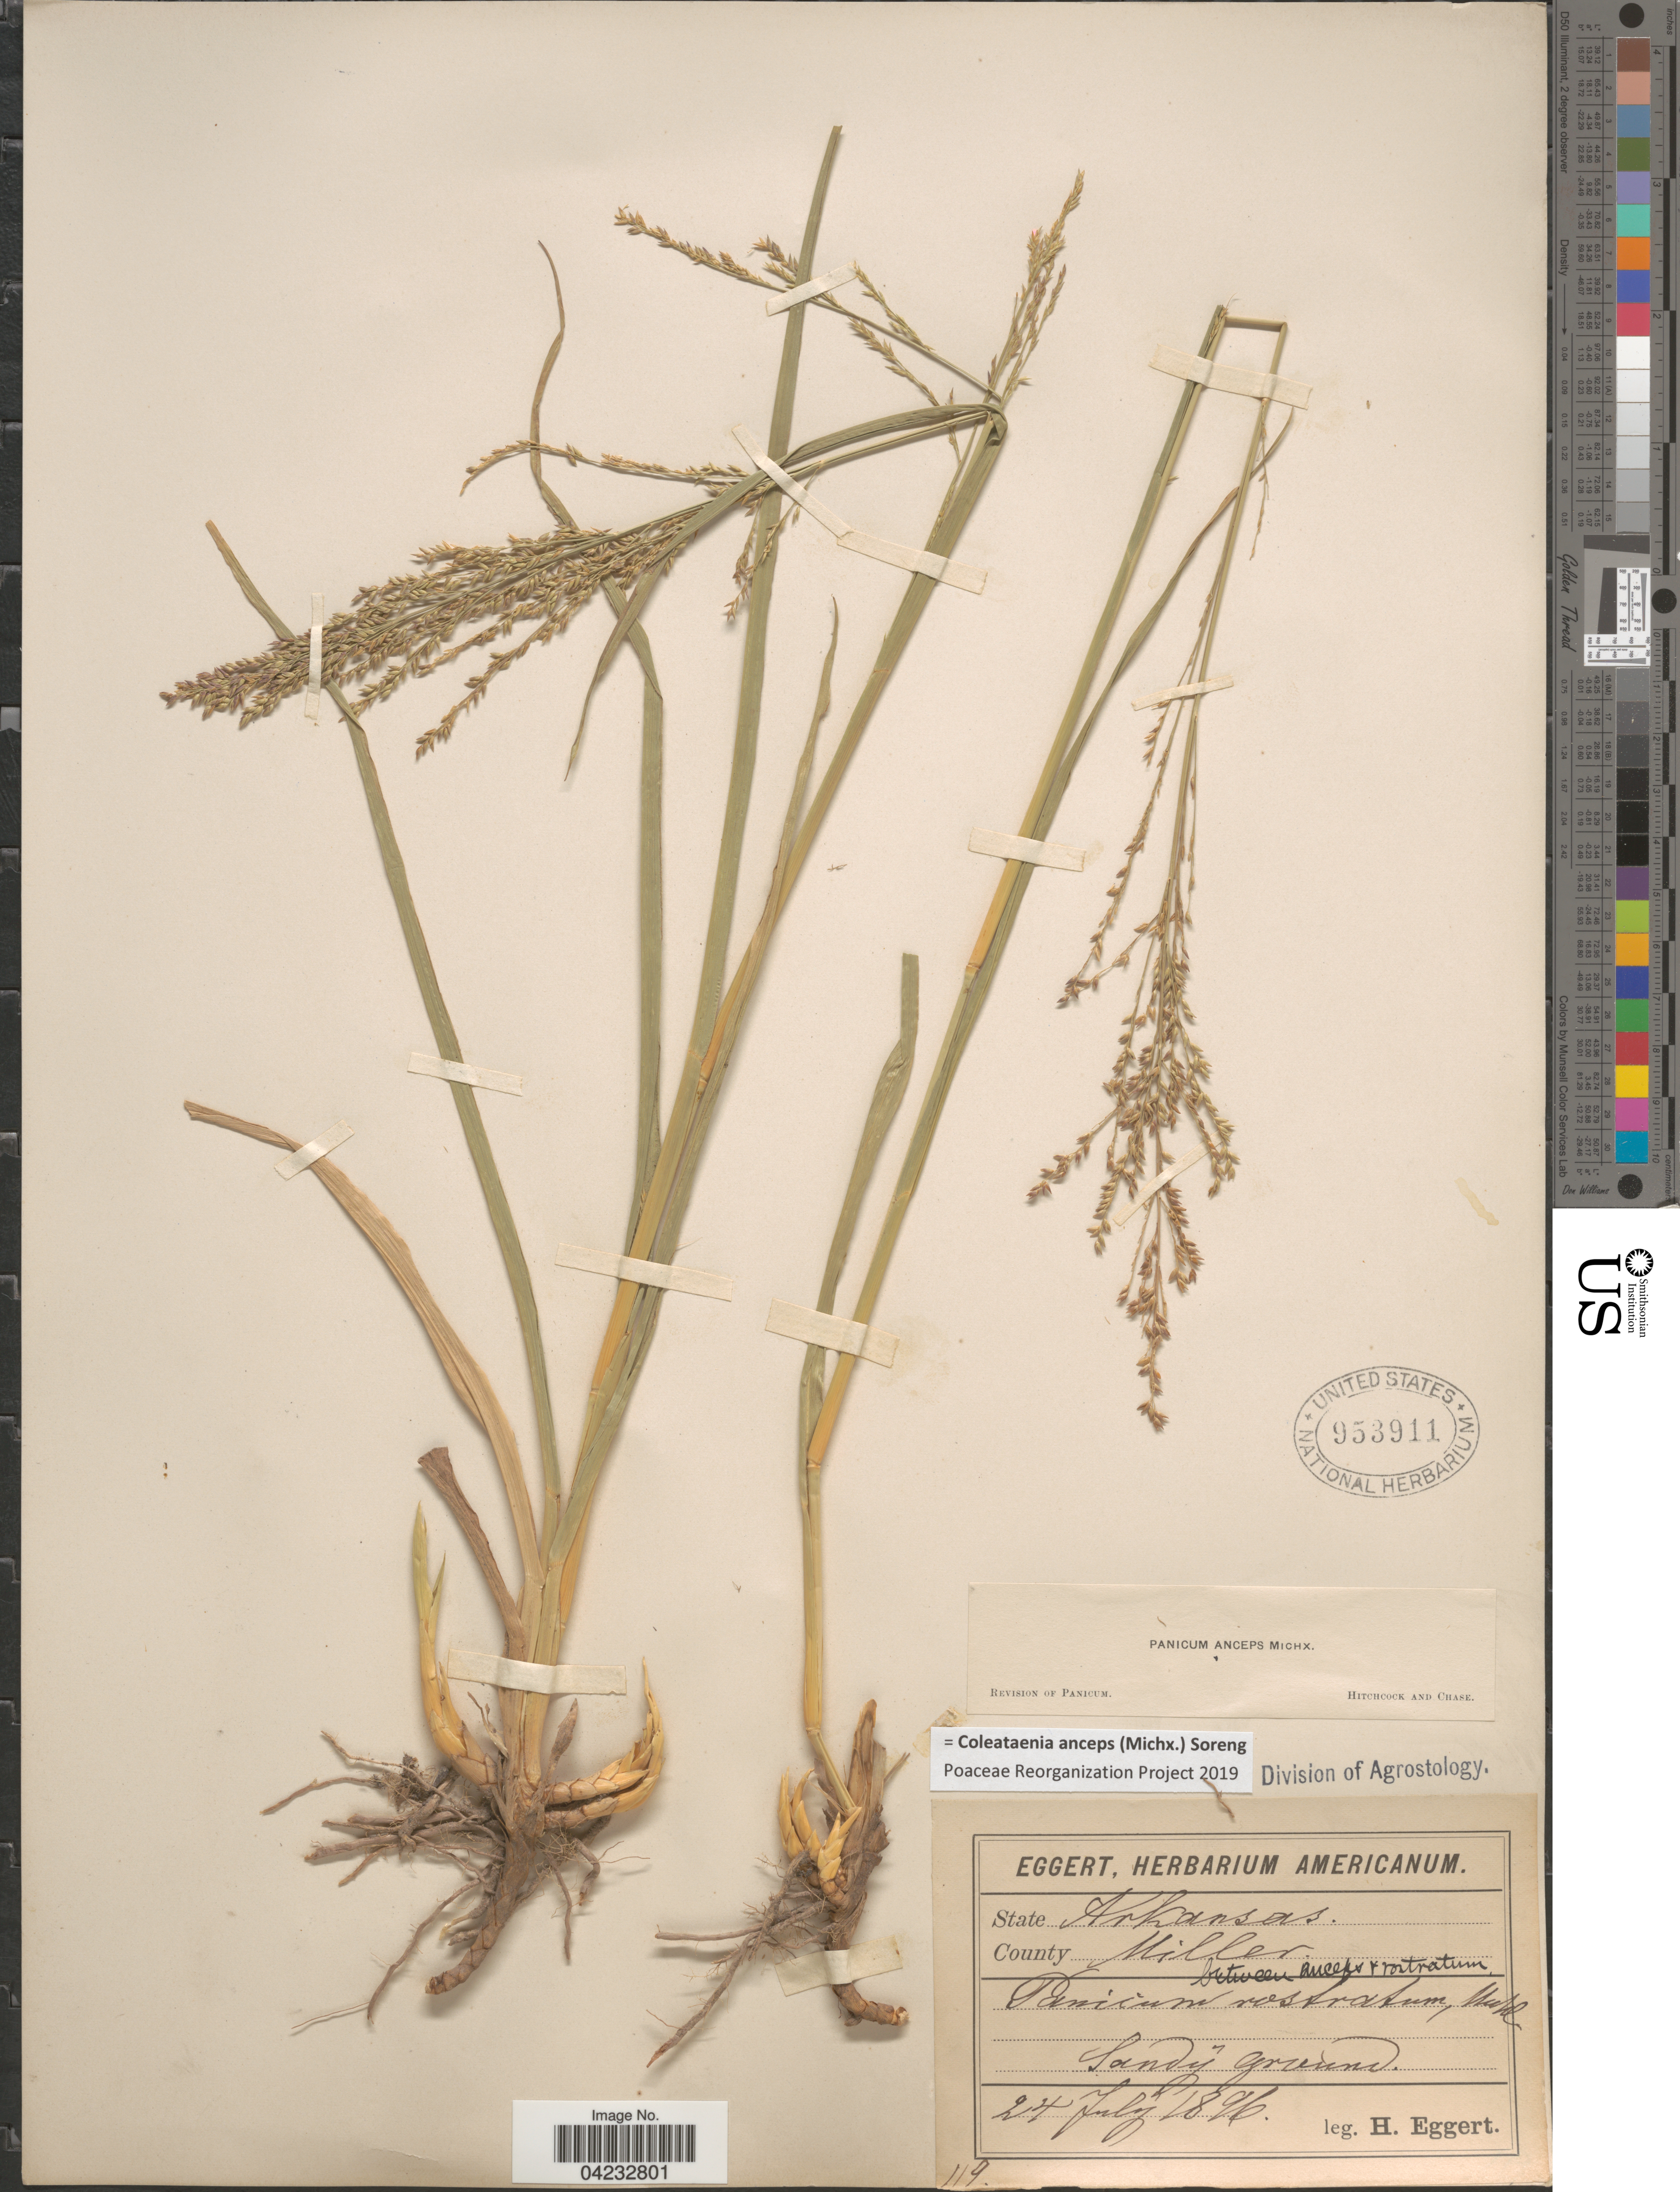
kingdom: Plantae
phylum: Tracheophyta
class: Liliopsida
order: Poales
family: Poaceae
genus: Coleataenia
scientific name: Coleataenia anceps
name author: (Michx.) Soreng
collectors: H. Eggert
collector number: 119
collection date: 1896-07-24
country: United States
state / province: Arkansas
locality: County Miller.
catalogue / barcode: US 953911